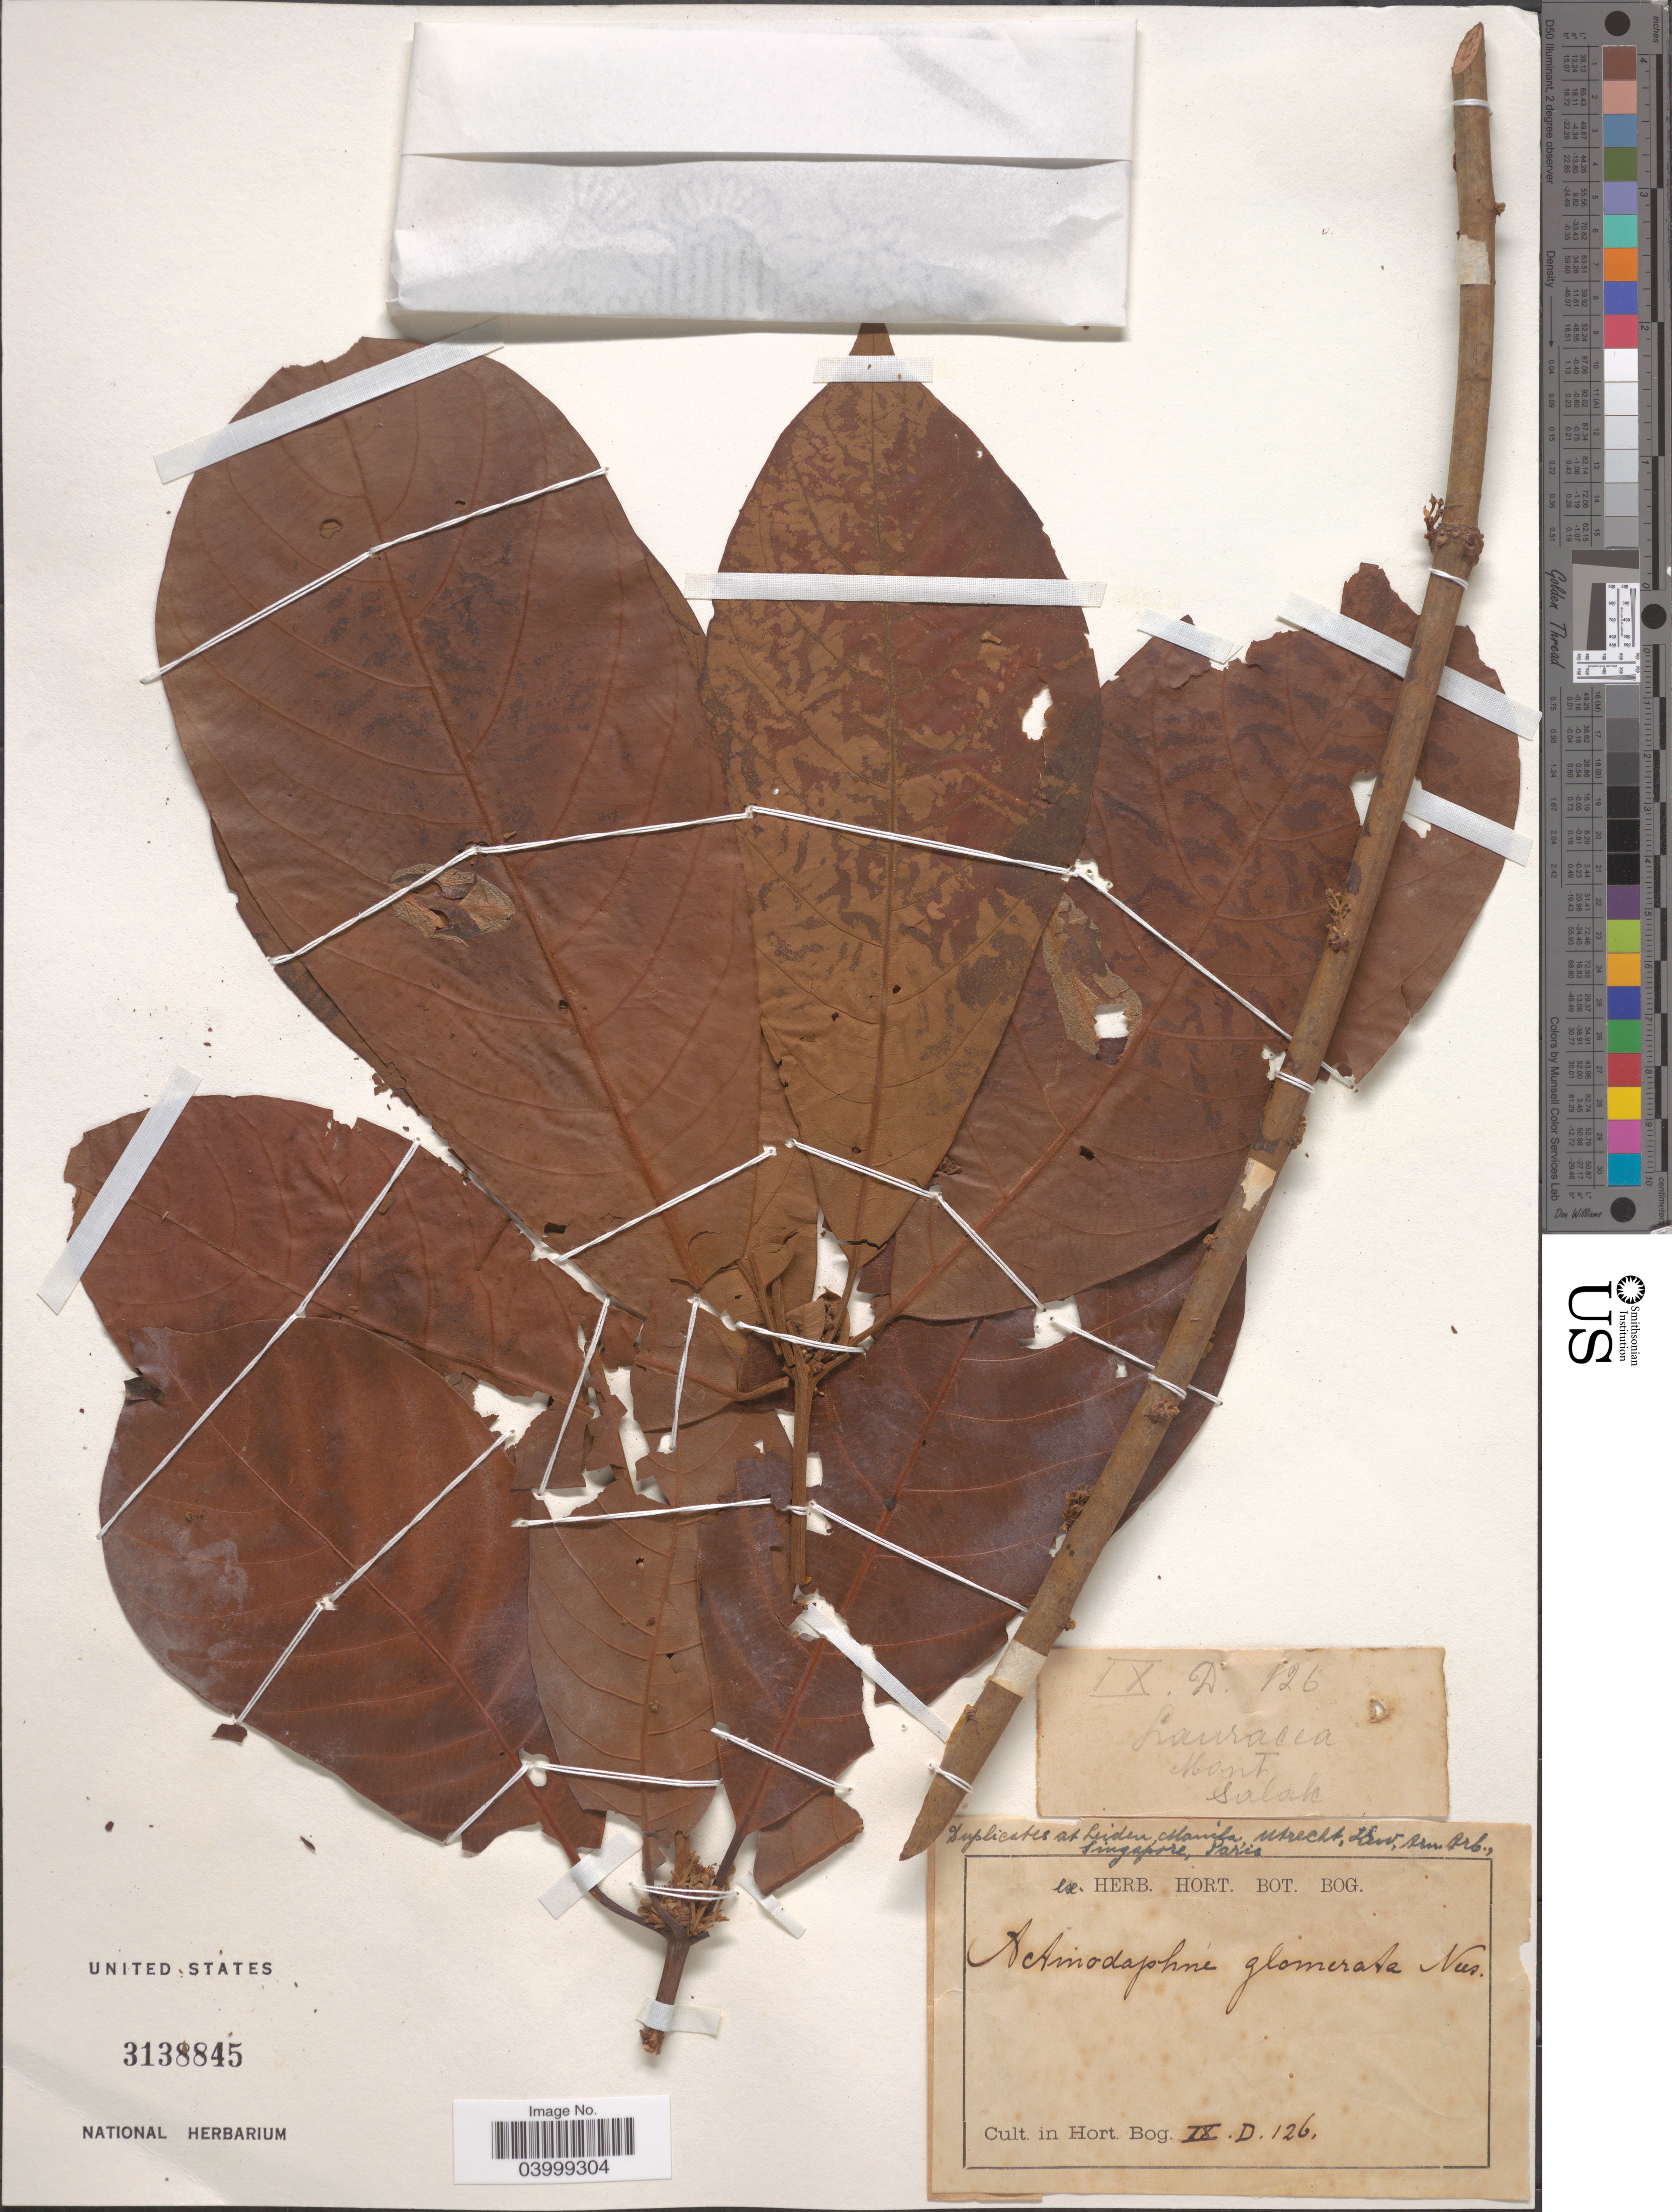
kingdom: Plantae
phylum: Tracheophyta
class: Magnoliopsida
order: Laurales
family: Lauraceae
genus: Actinodaphne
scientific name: Actinodaphne glomerata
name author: (Blume) Nees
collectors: ex herb. Hort. Bot. Bog.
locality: Hort. Bog. IX. D. 126.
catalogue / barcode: US 3138845